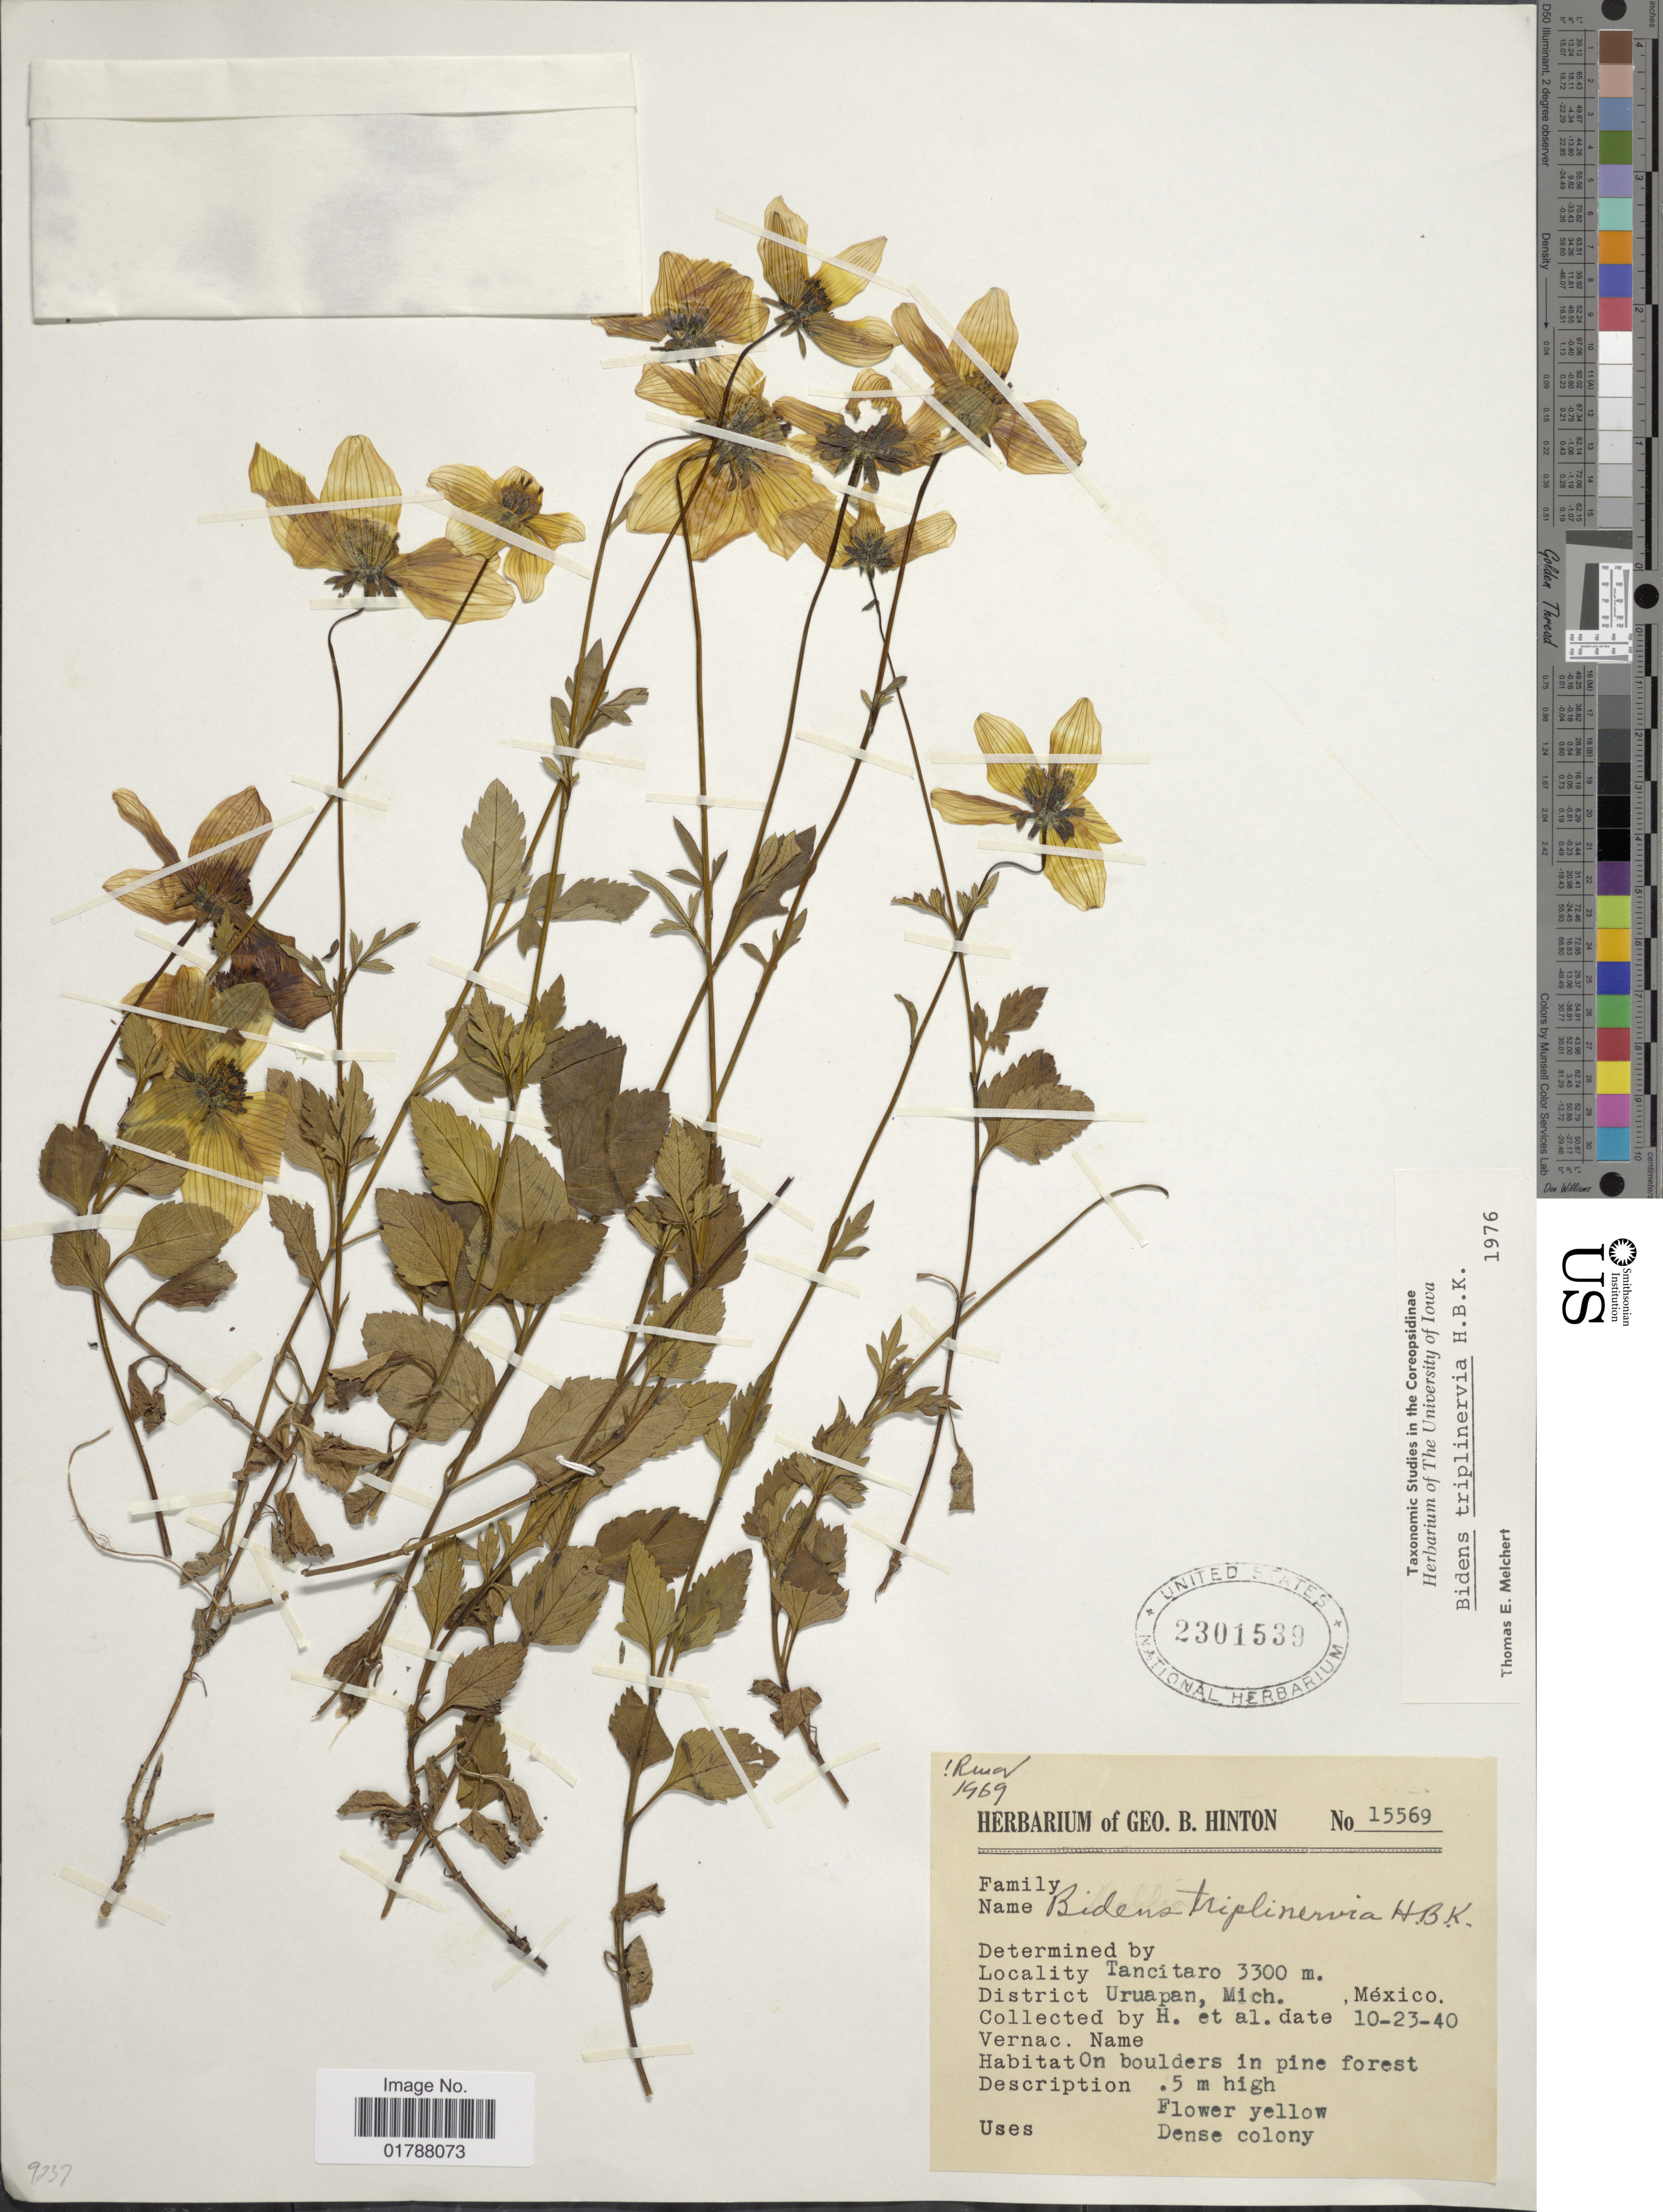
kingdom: Plantae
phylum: Tracheophyta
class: Magnoliopsida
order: Asterales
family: Asteraceae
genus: Bidens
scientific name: Bidens triplinervia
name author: Kunth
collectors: G. B. Hinton & et al.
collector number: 15569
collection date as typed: Transcribed d/m/y: 23/10/40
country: Mexico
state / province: Michoacán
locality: Tancihtaro, District Uruapan, Mich., Mexico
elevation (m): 3300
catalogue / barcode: US 2301539